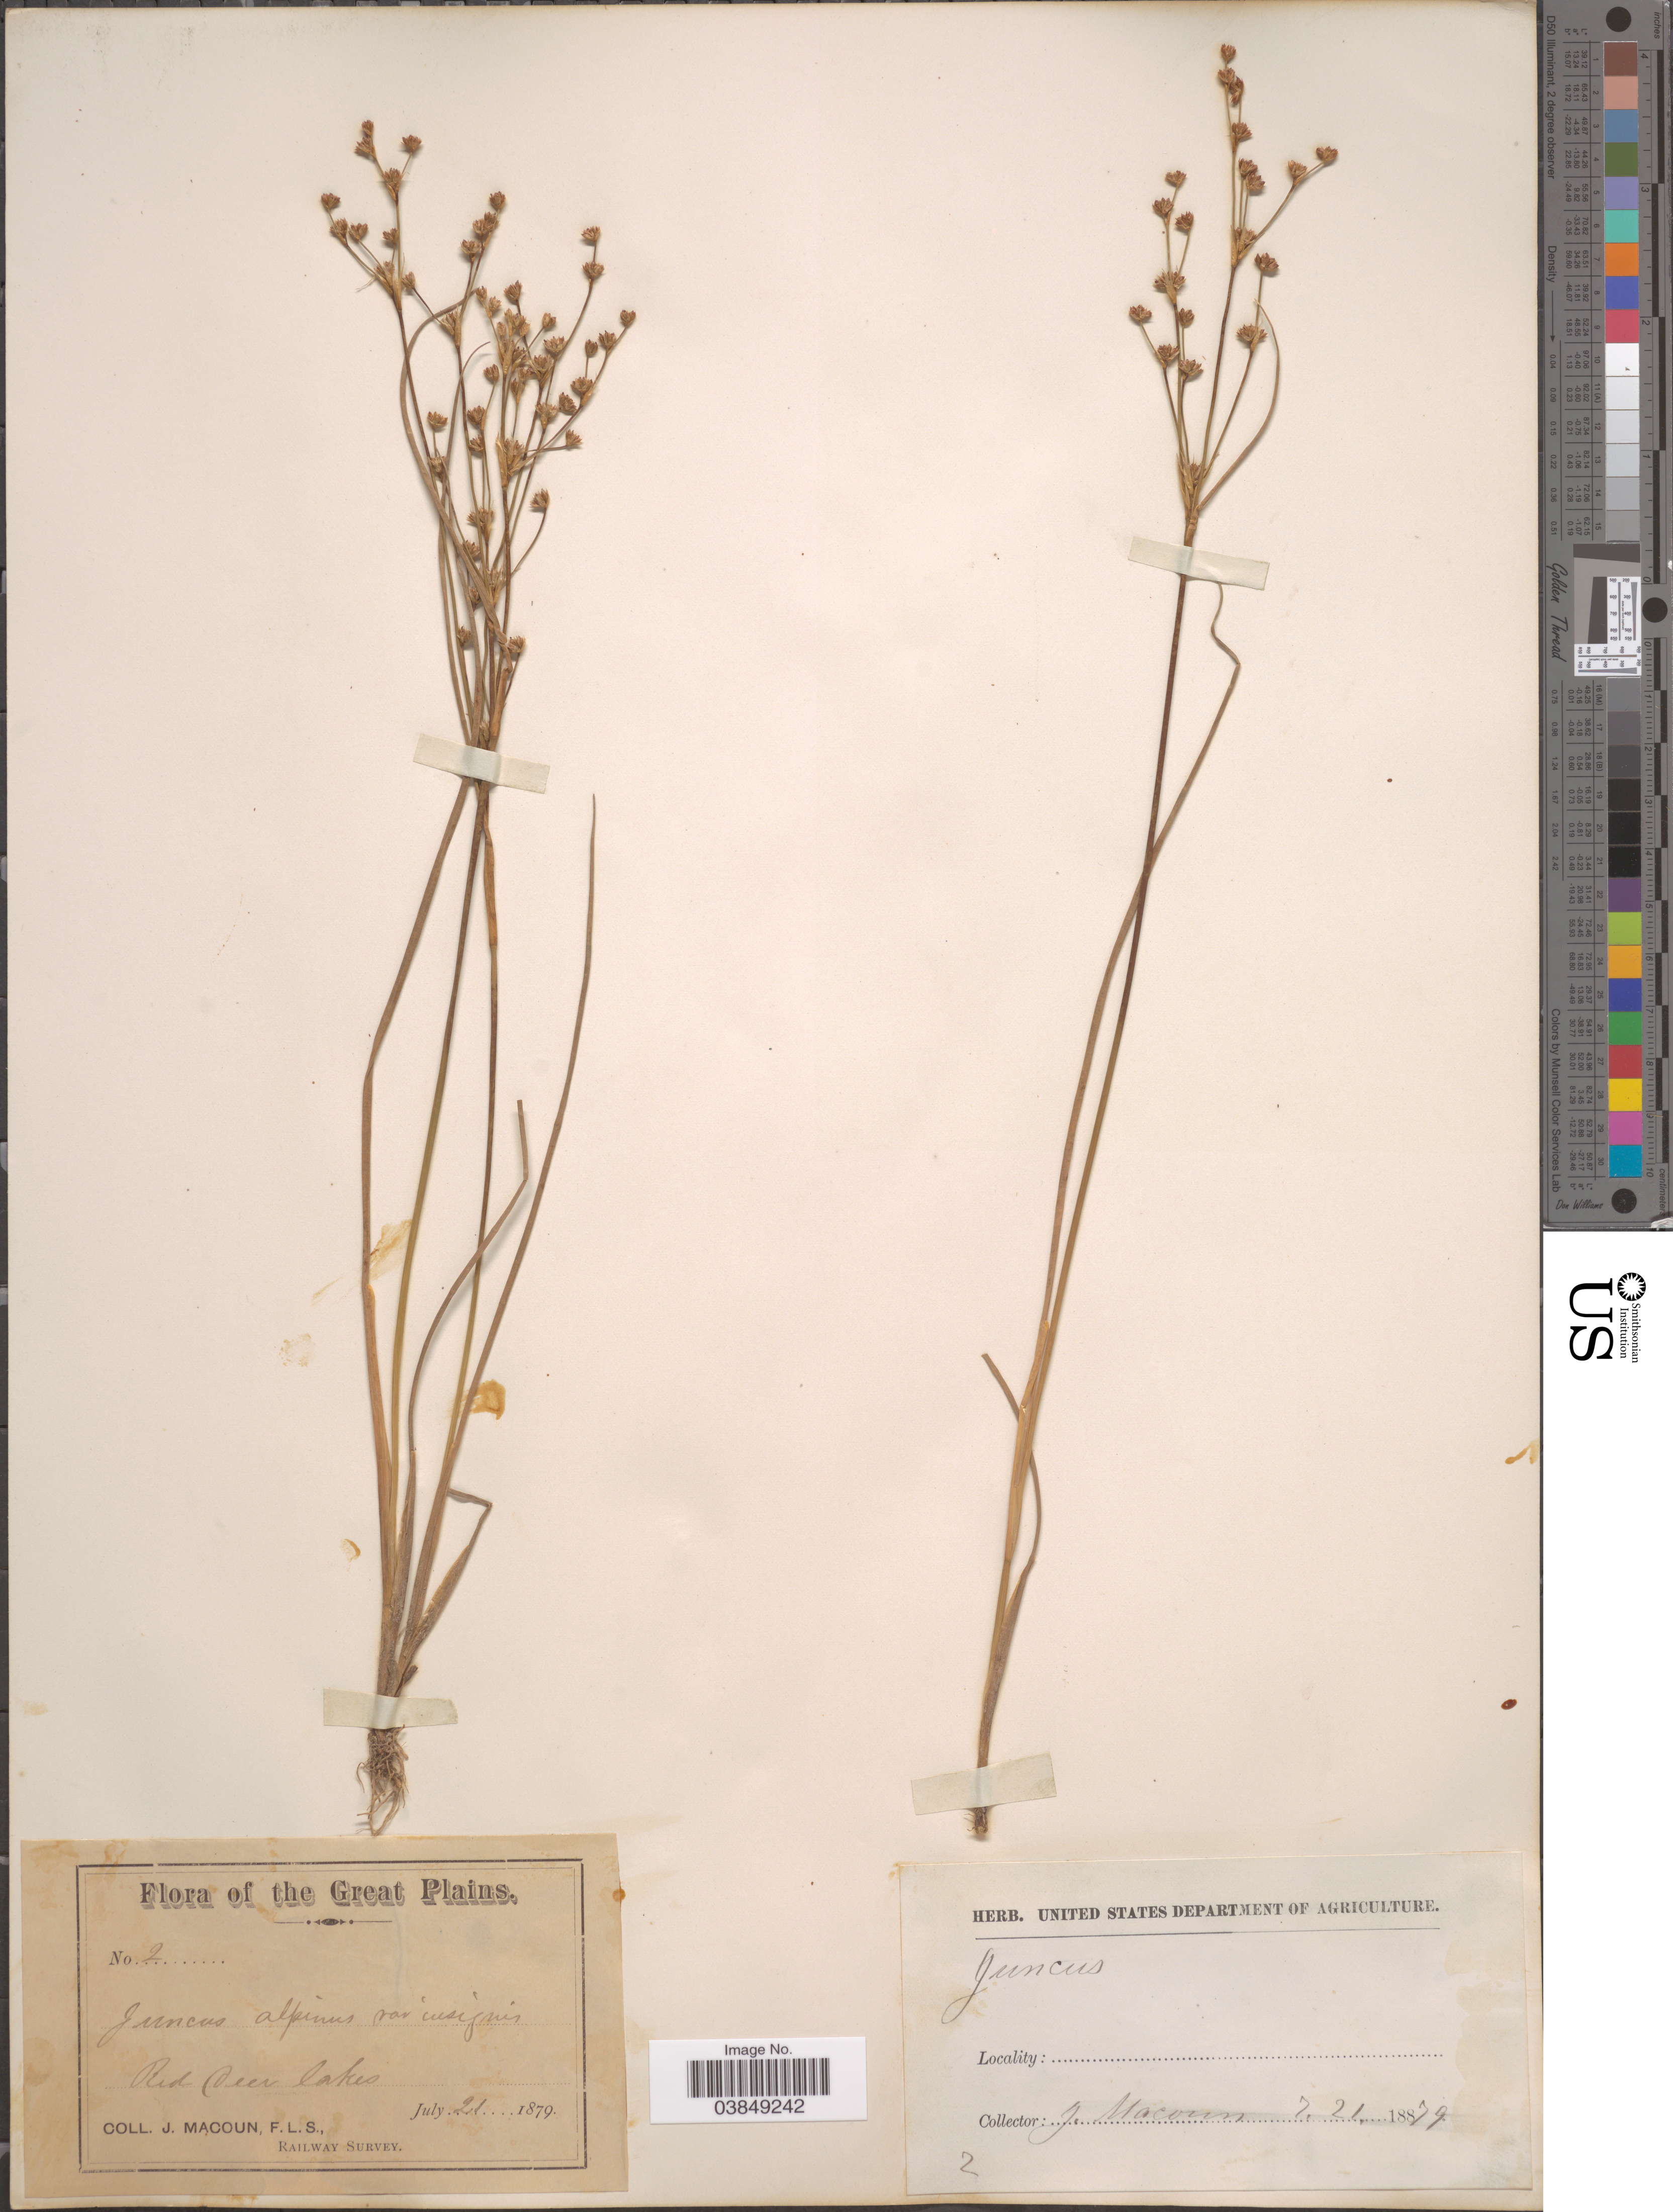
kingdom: Plantae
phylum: Tracheophyta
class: Liliopsida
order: Poales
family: Juncaceae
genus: Juncus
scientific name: Juncus rariflorus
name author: Hartm.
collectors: J. Macoun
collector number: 2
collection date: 1879-07-21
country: Canada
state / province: Alberta/Saskatchewan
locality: Great Plains. Red Deer lakes.